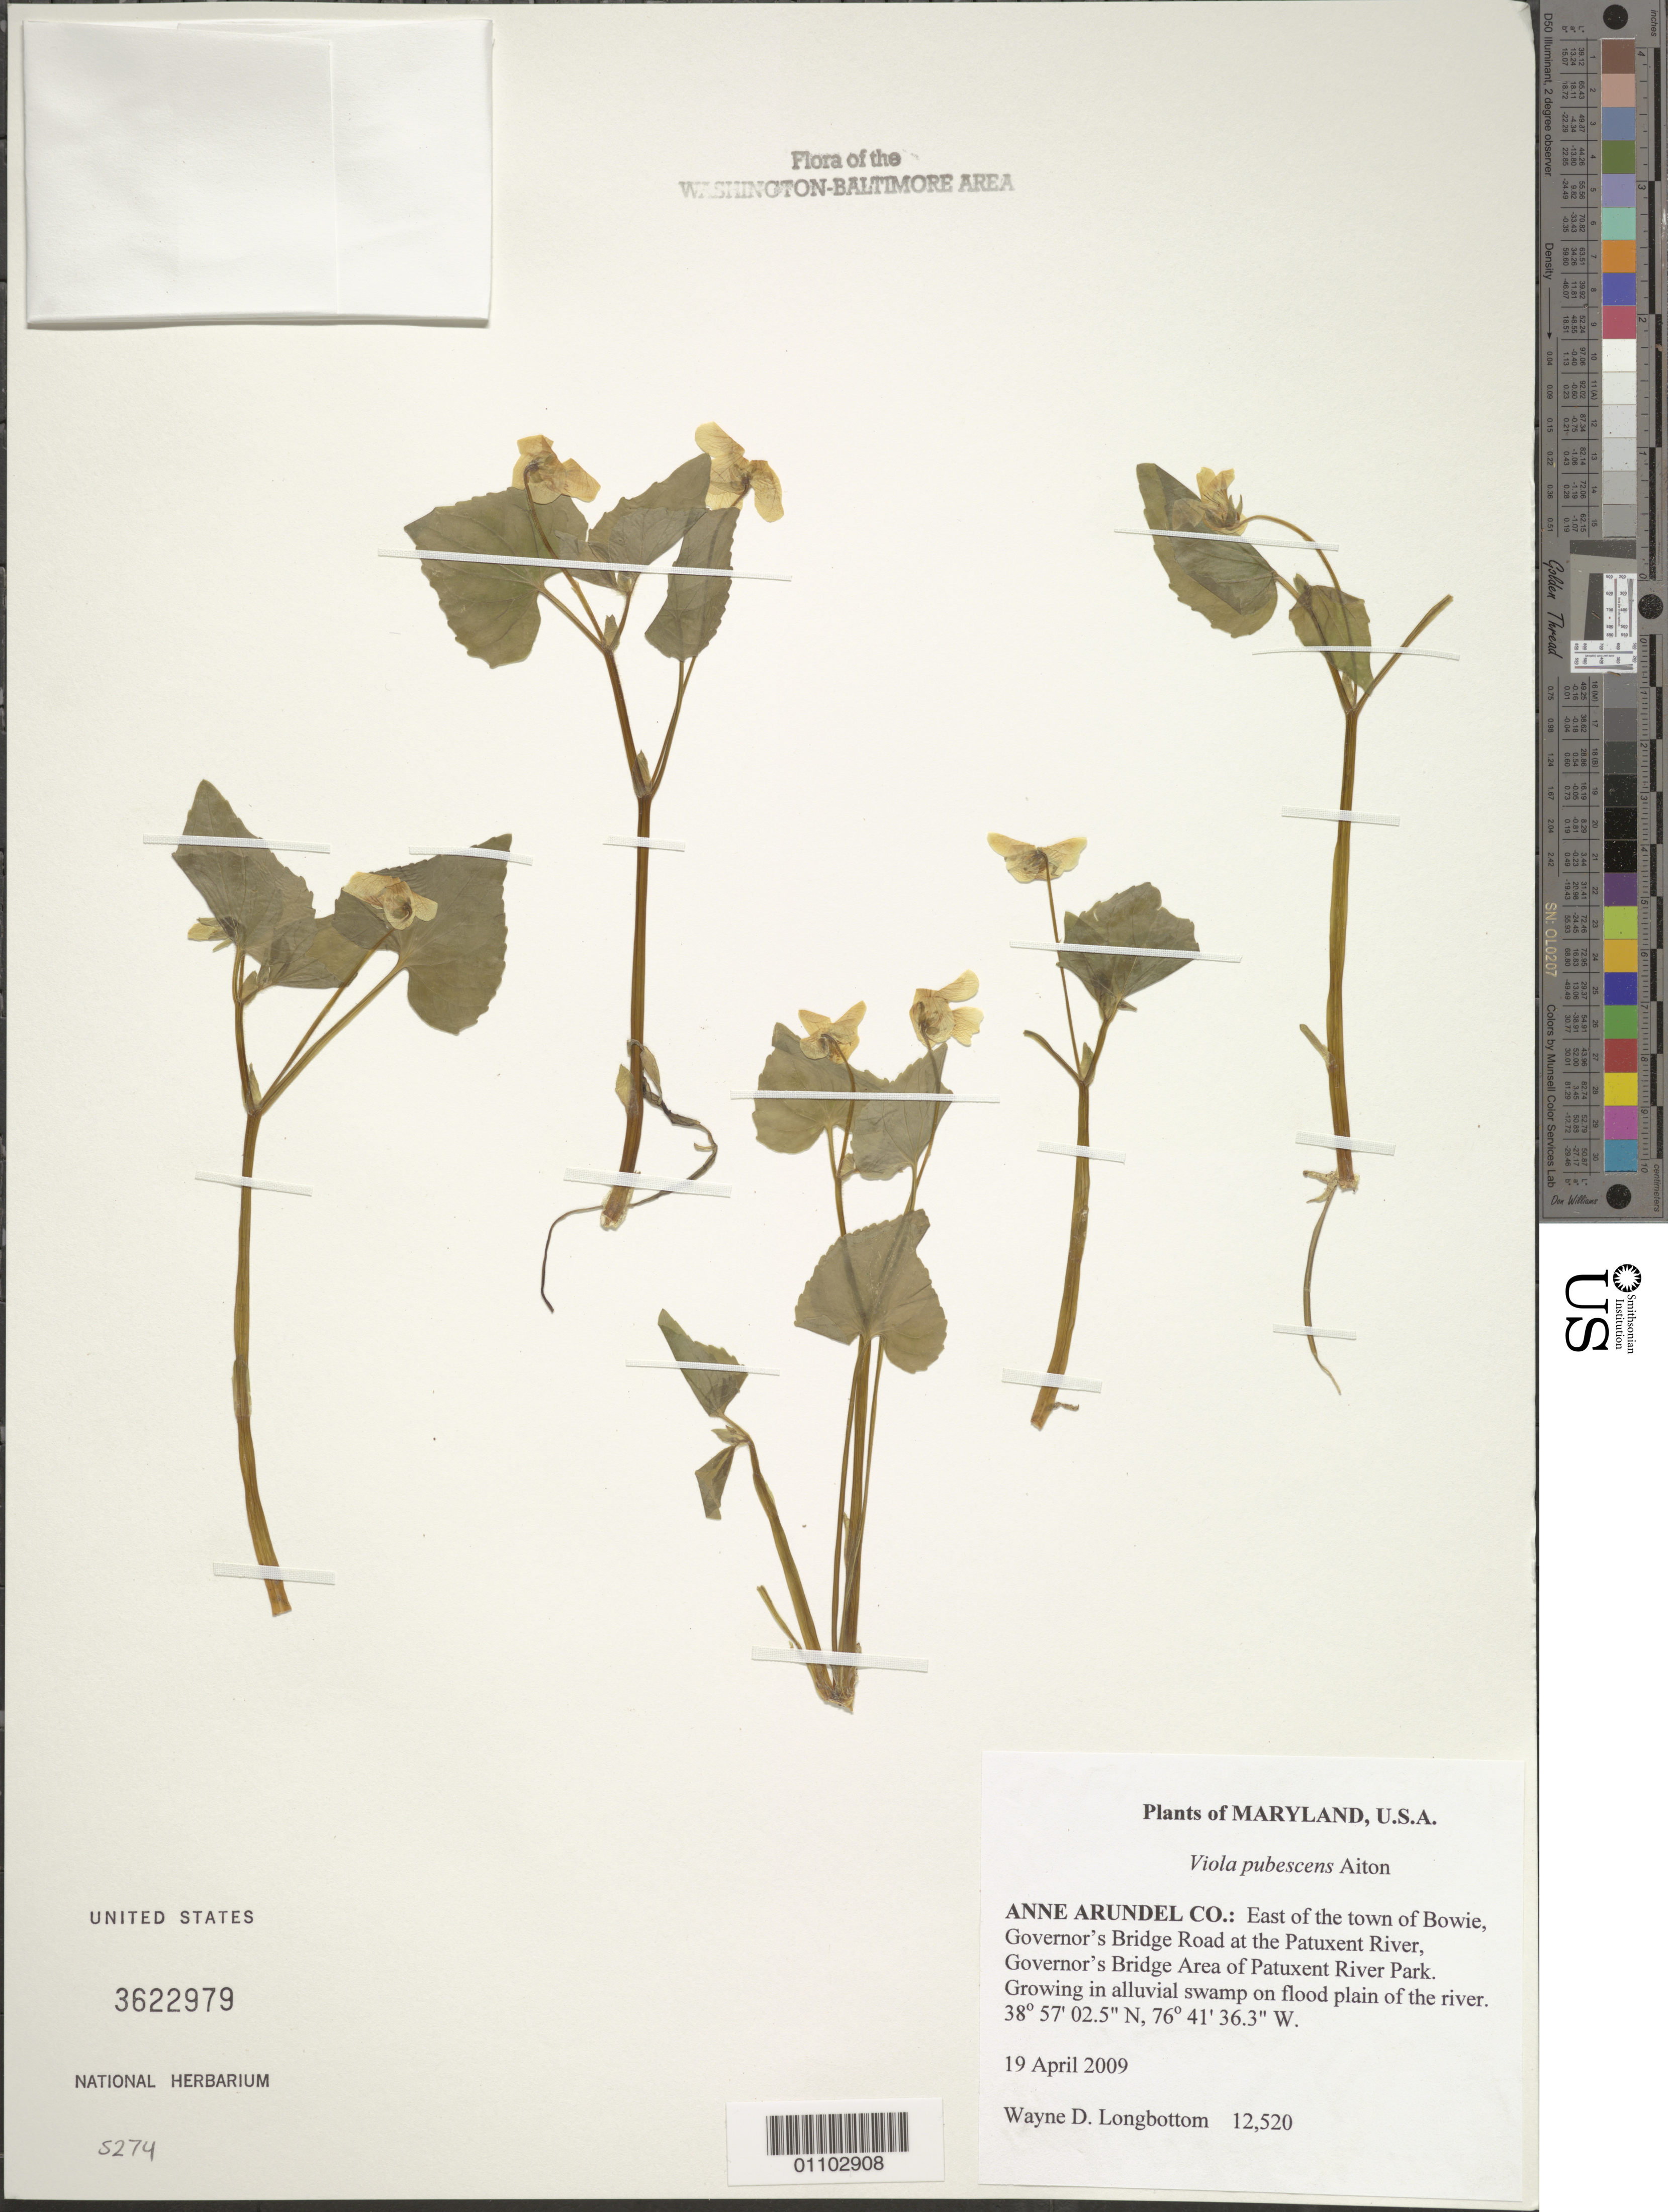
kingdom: Plantae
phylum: Tracheophyta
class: Magnoliopsida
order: Malpighiales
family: Violaceae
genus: Viola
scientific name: Viola pubescens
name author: Aiton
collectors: W. D. Longbottom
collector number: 12520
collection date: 2009-04-19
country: United States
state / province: Maryland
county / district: Anne Arundel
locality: East of the town of Bowie, Governor's Bridge Road at the Patuxent River, Governor's Bridge Area of Patuxent River Park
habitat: Growing in alluvial swamp on flood plain of the river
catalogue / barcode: US 3622979